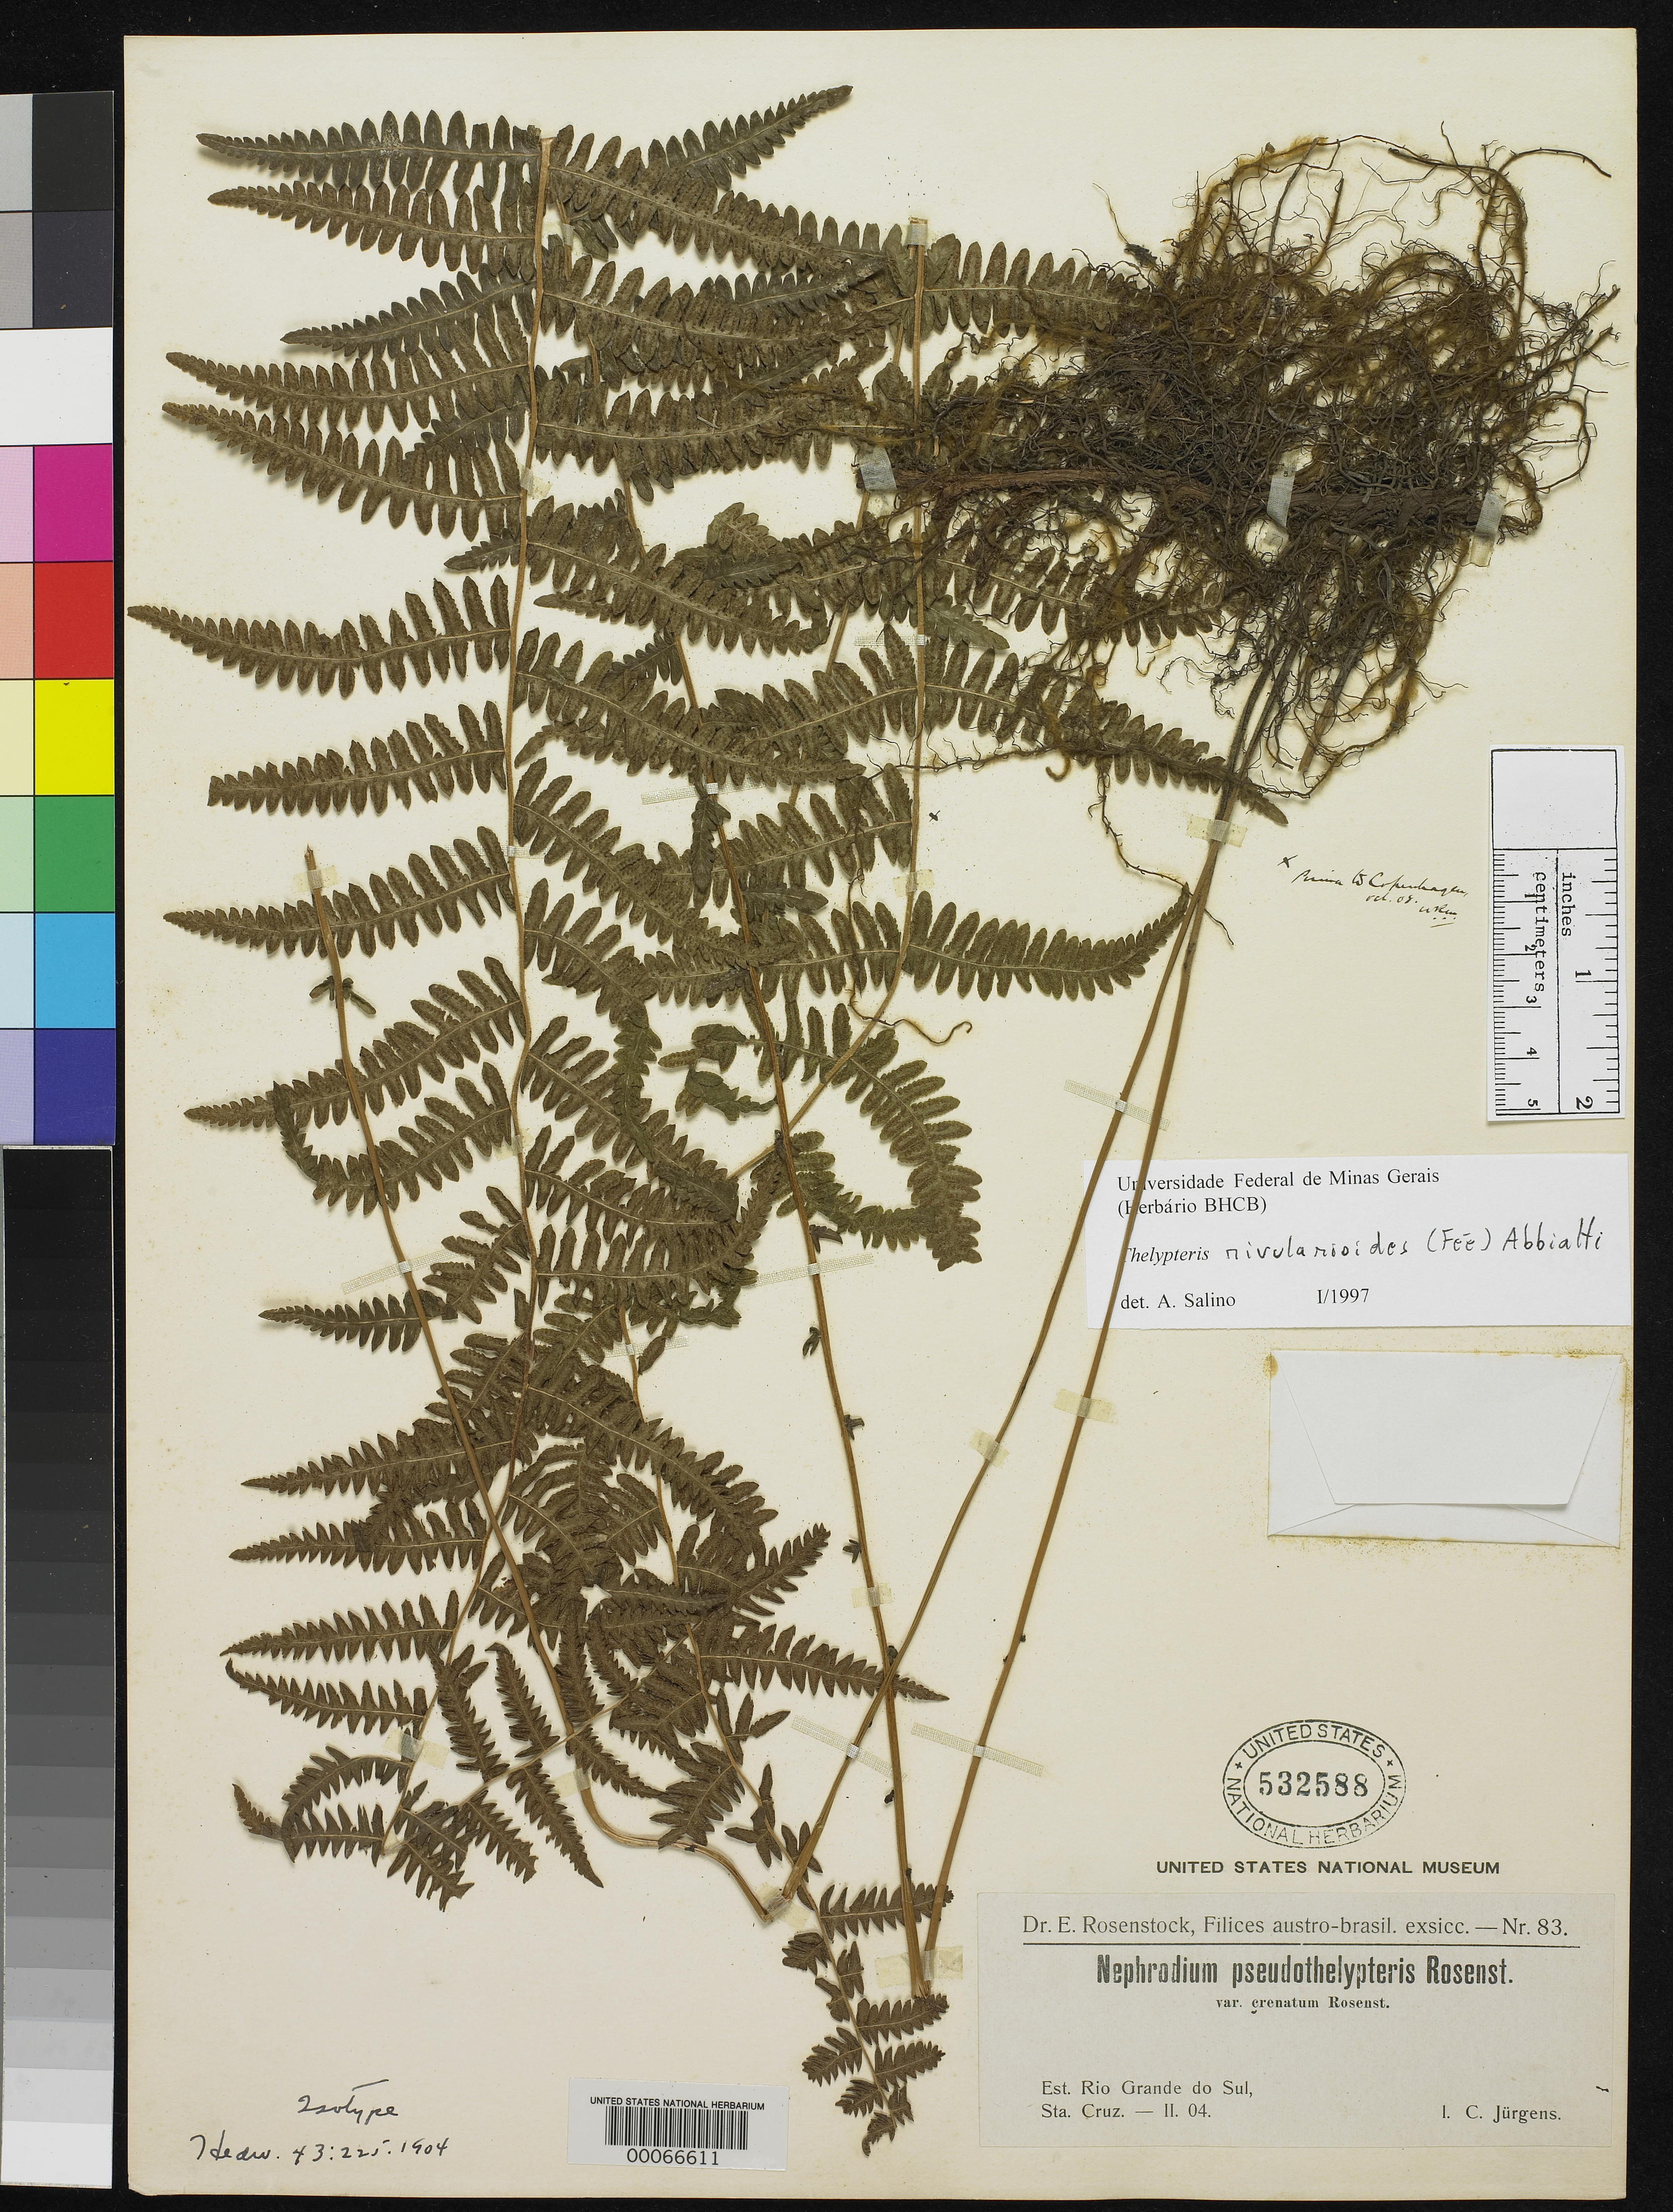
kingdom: Plantae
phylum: Tracheophyta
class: Polypodiopsida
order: Polypodiales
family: Dryopteridaceae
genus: Nephrodium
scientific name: Nephrodium pseudothelypteris var. crenatum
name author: Rosenst.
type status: Type Collection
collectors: C. Juergens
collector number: Rosenstock Exs. 83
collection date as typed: Feb 1904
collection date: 1904-02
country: Brazil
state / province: Minas Gerais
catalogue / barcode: US 532588